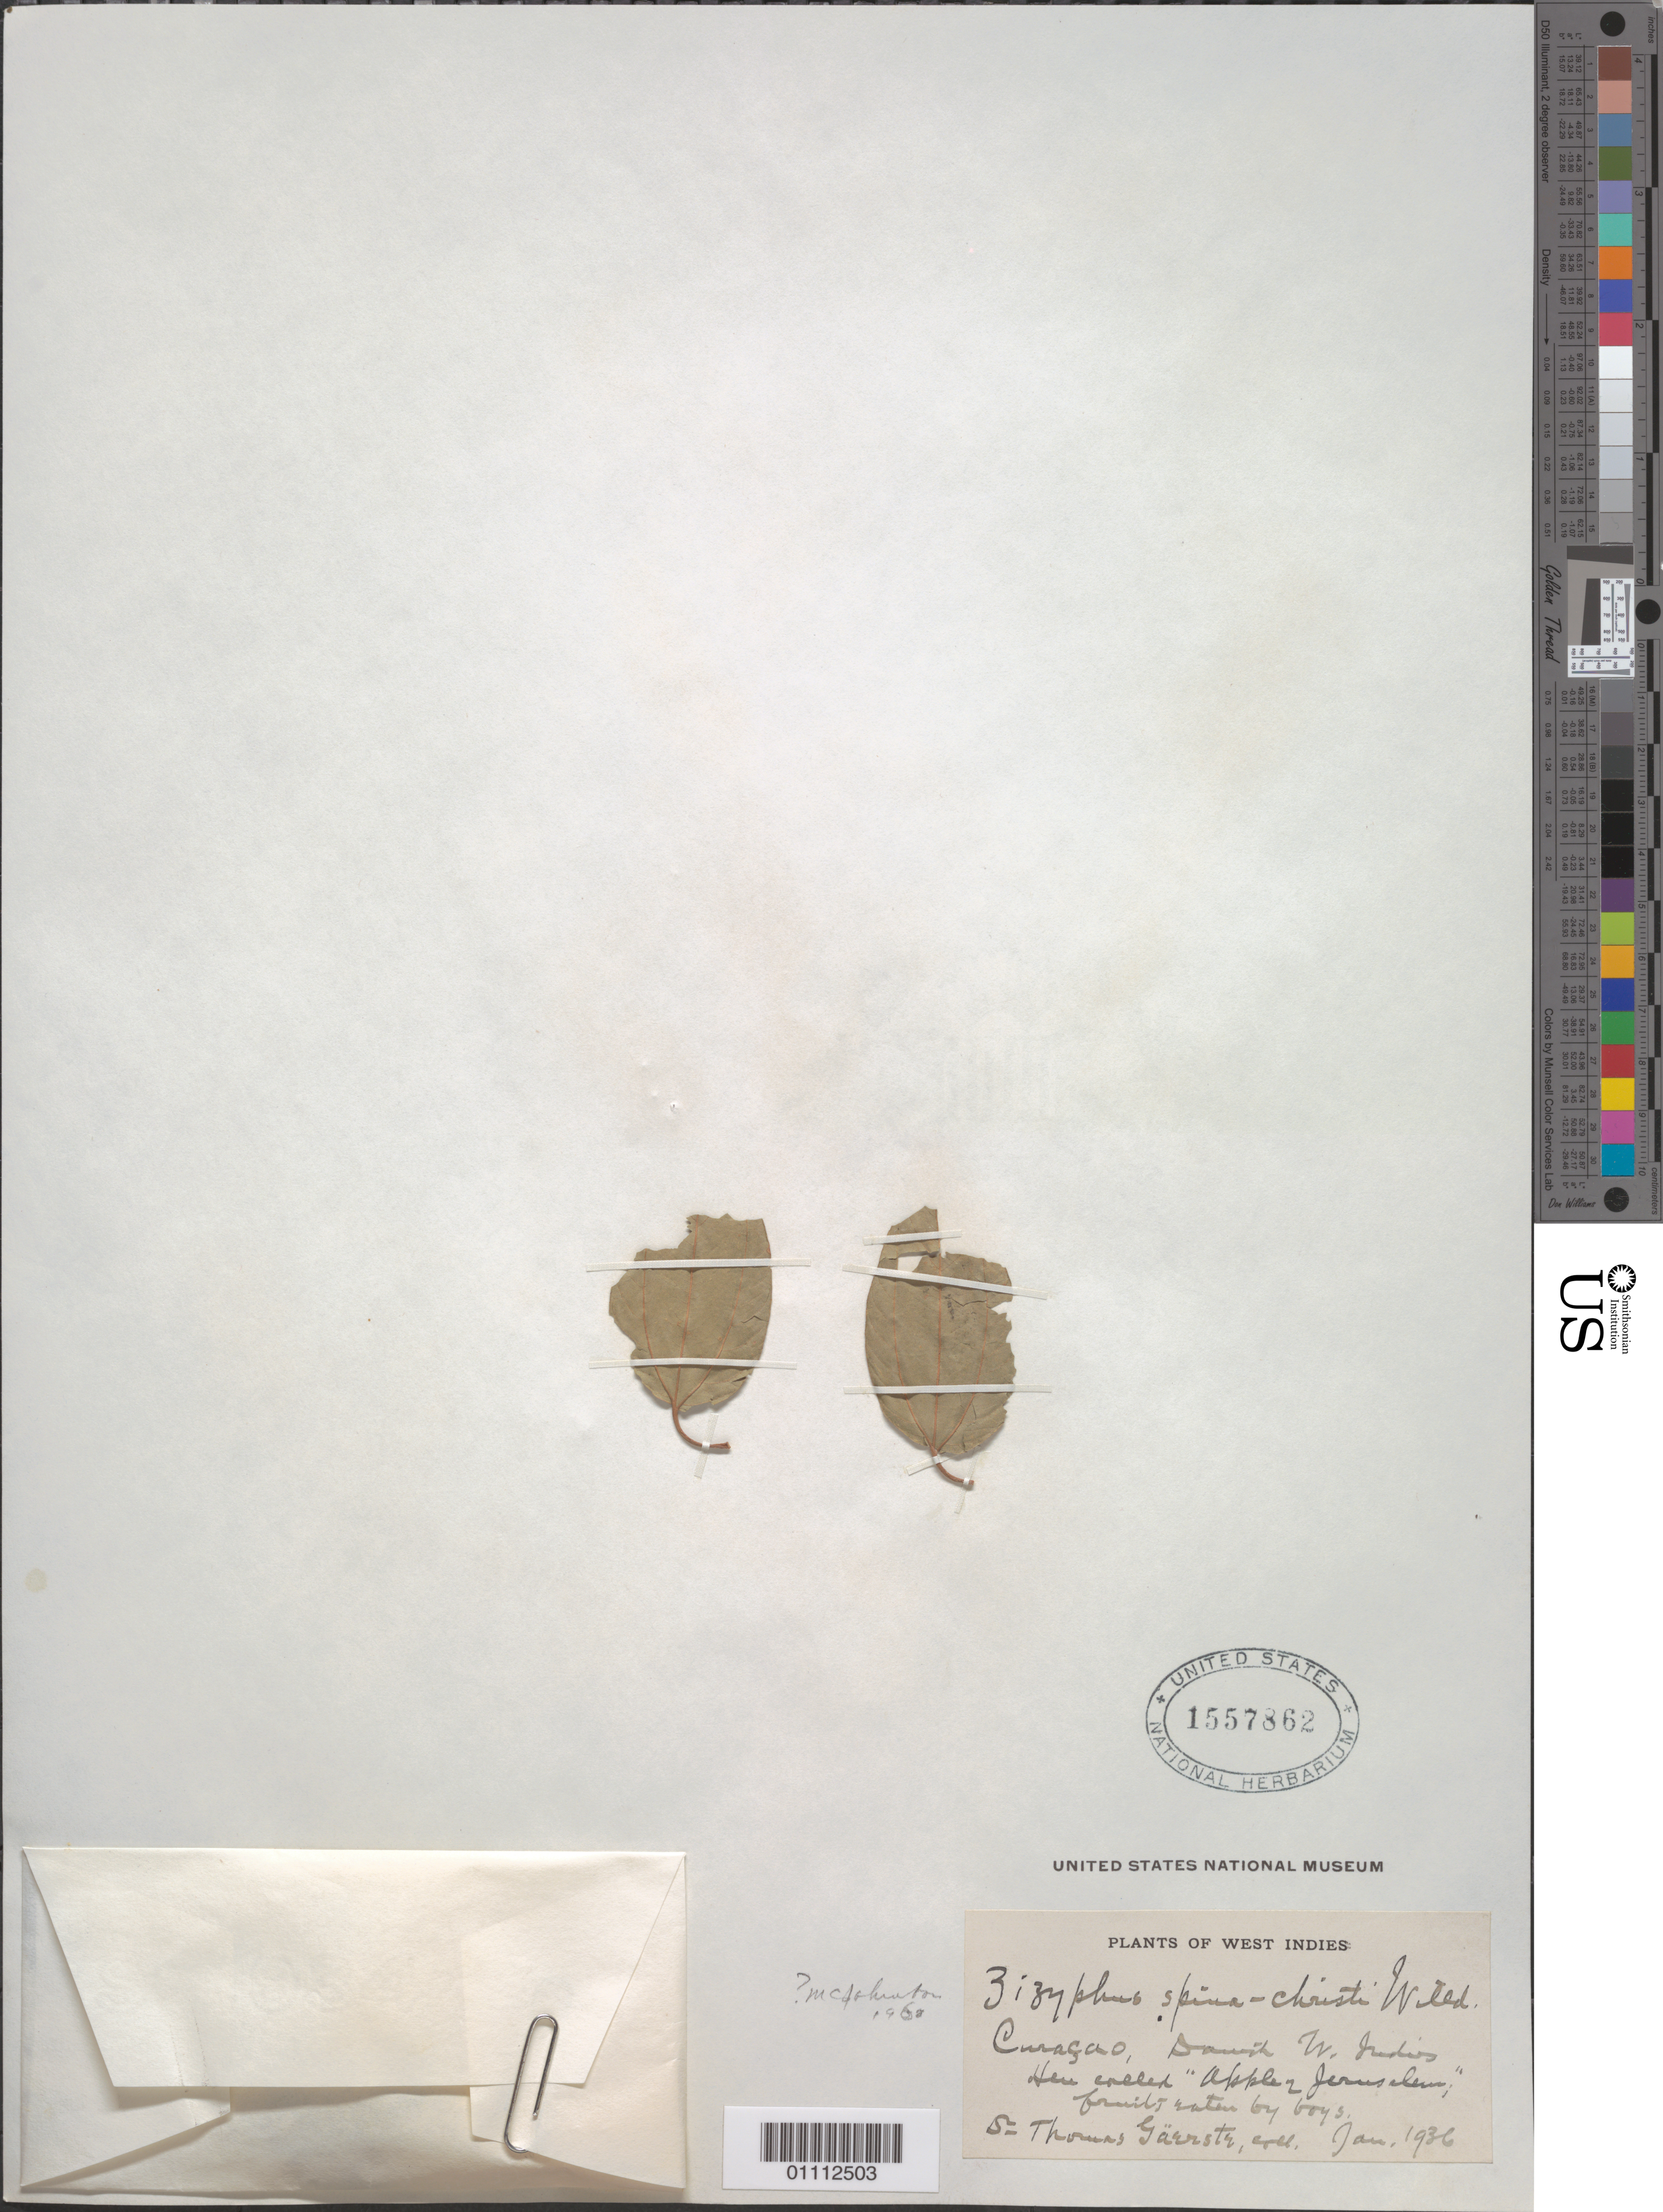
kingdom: Plantae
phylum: Tracheophyta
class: Magnoliopsida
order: Rosales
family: Rhamnaceae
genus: Ziziphus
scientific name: Ziziphus spina-christi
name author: (L.) Willd.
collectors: T. Gaerste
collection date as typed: Jan 1936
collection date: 1936-01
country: Curaçao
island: Curaçao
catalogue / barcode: US 1557862